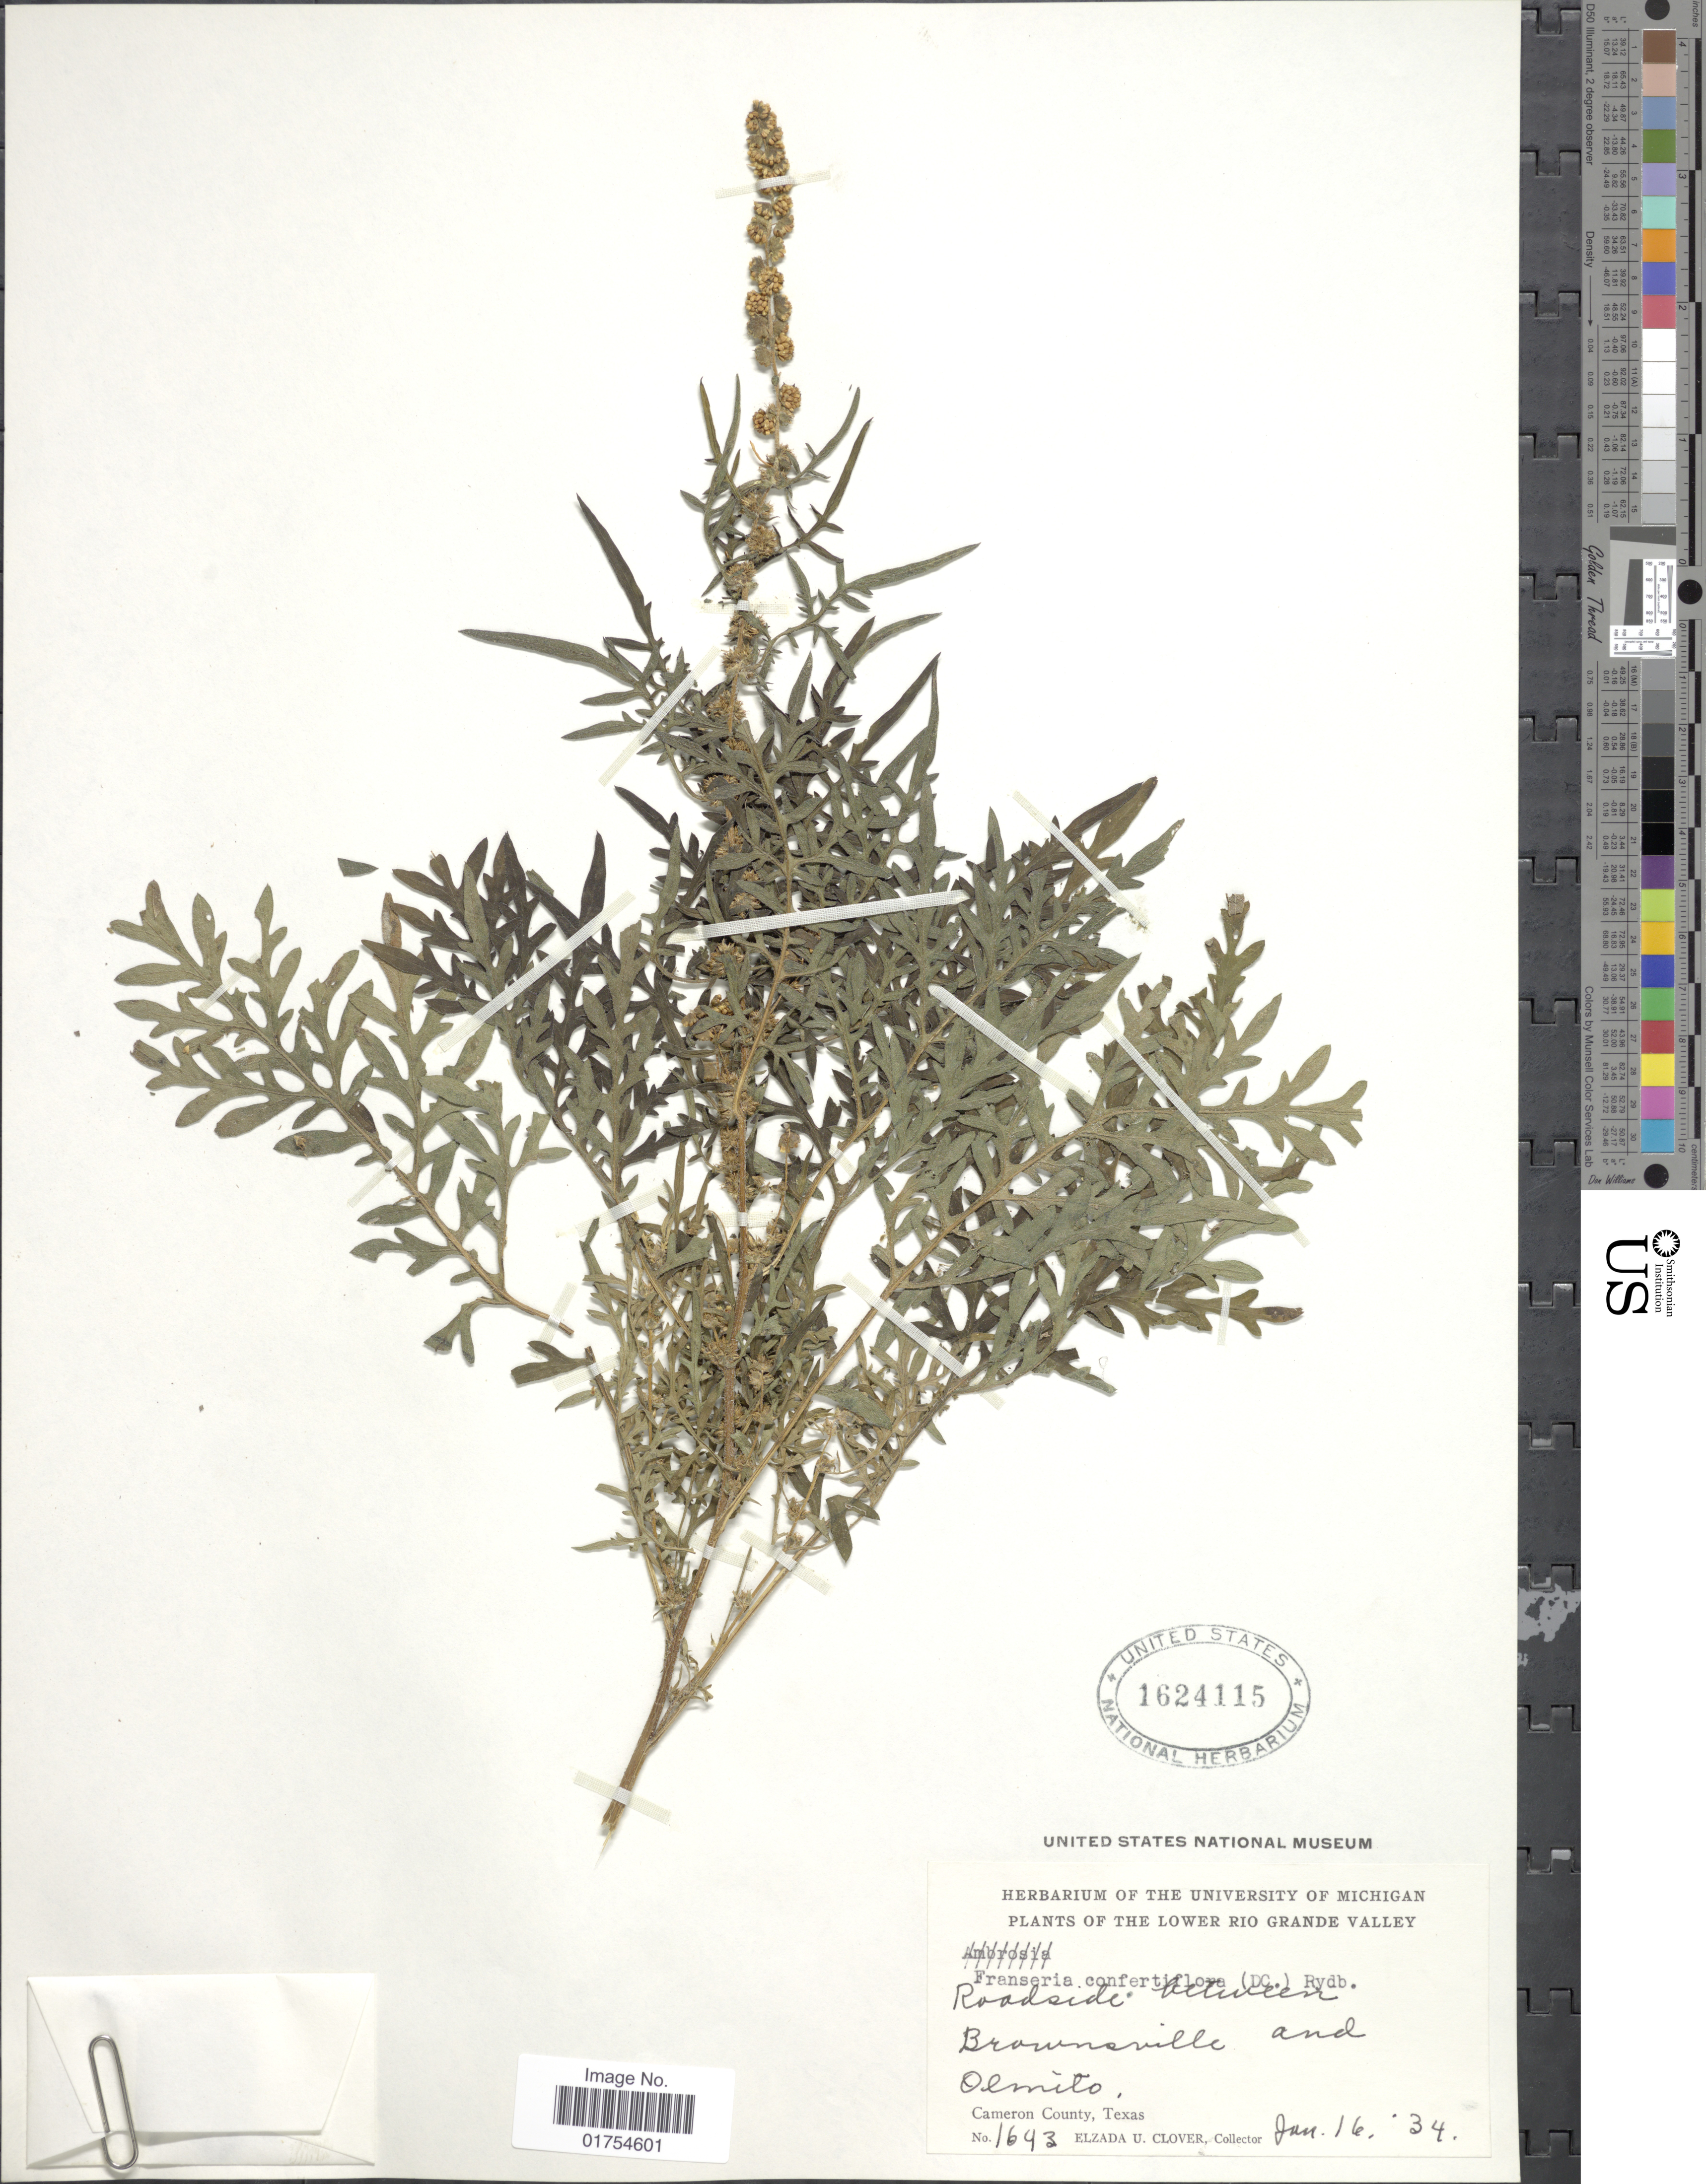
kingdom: Plantae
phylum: Tracheophyta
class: Magnoliopsida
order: Asterales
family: Asteraceae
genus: Franseria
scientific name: Franseria confertiflora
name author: (DC.) Rydb.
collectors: E. U. Clover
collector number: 1643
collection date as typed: Transcribed d/m/y: 16/1/34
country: United States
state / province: Texas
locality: The Lower Rio Grande Valley, Brownsville and Olmito, Cameron County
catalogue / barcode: US 1624115